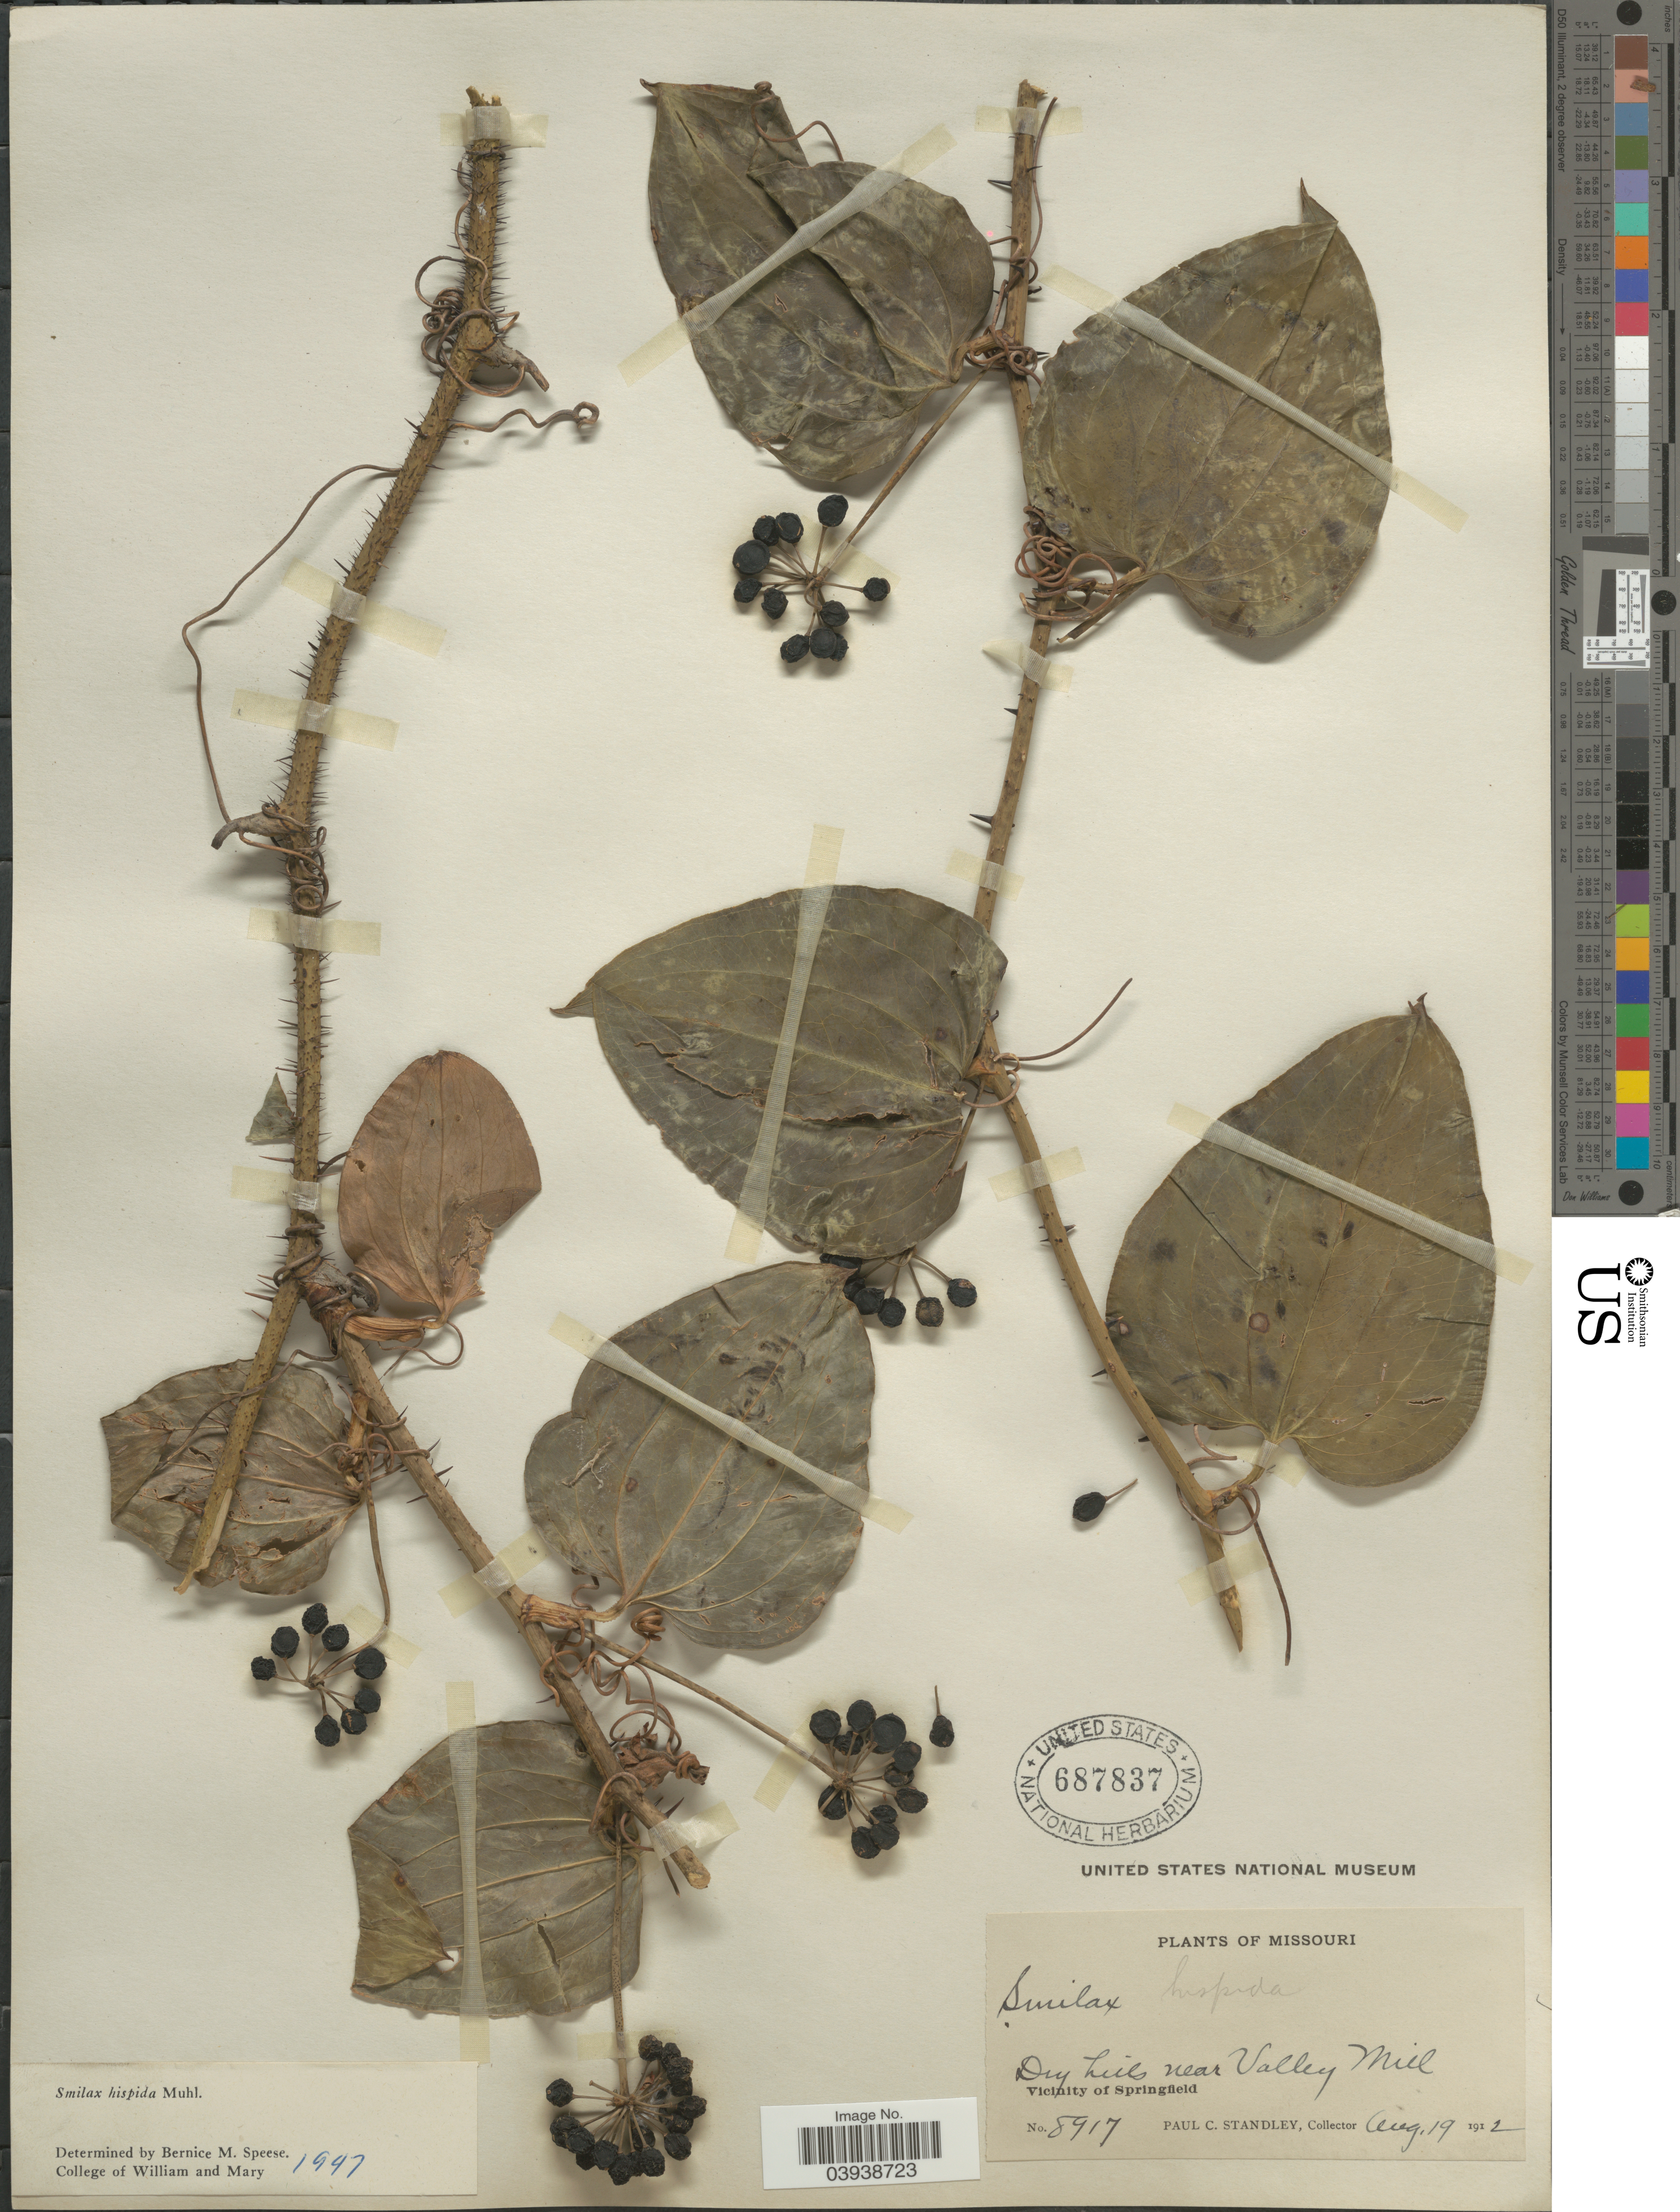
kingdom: Plantae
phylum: Tracheophyta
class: Liliopsida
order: Liliales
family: Smilacaceae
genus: Smilax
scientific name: Smilax hispida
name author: Raf.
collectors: P. C. Standley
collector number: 8917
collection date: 1912-08-19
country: United States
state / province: Missouri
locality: Dry hills near Valley Mill. Vicinity of Springfield.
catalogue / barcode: US 687837